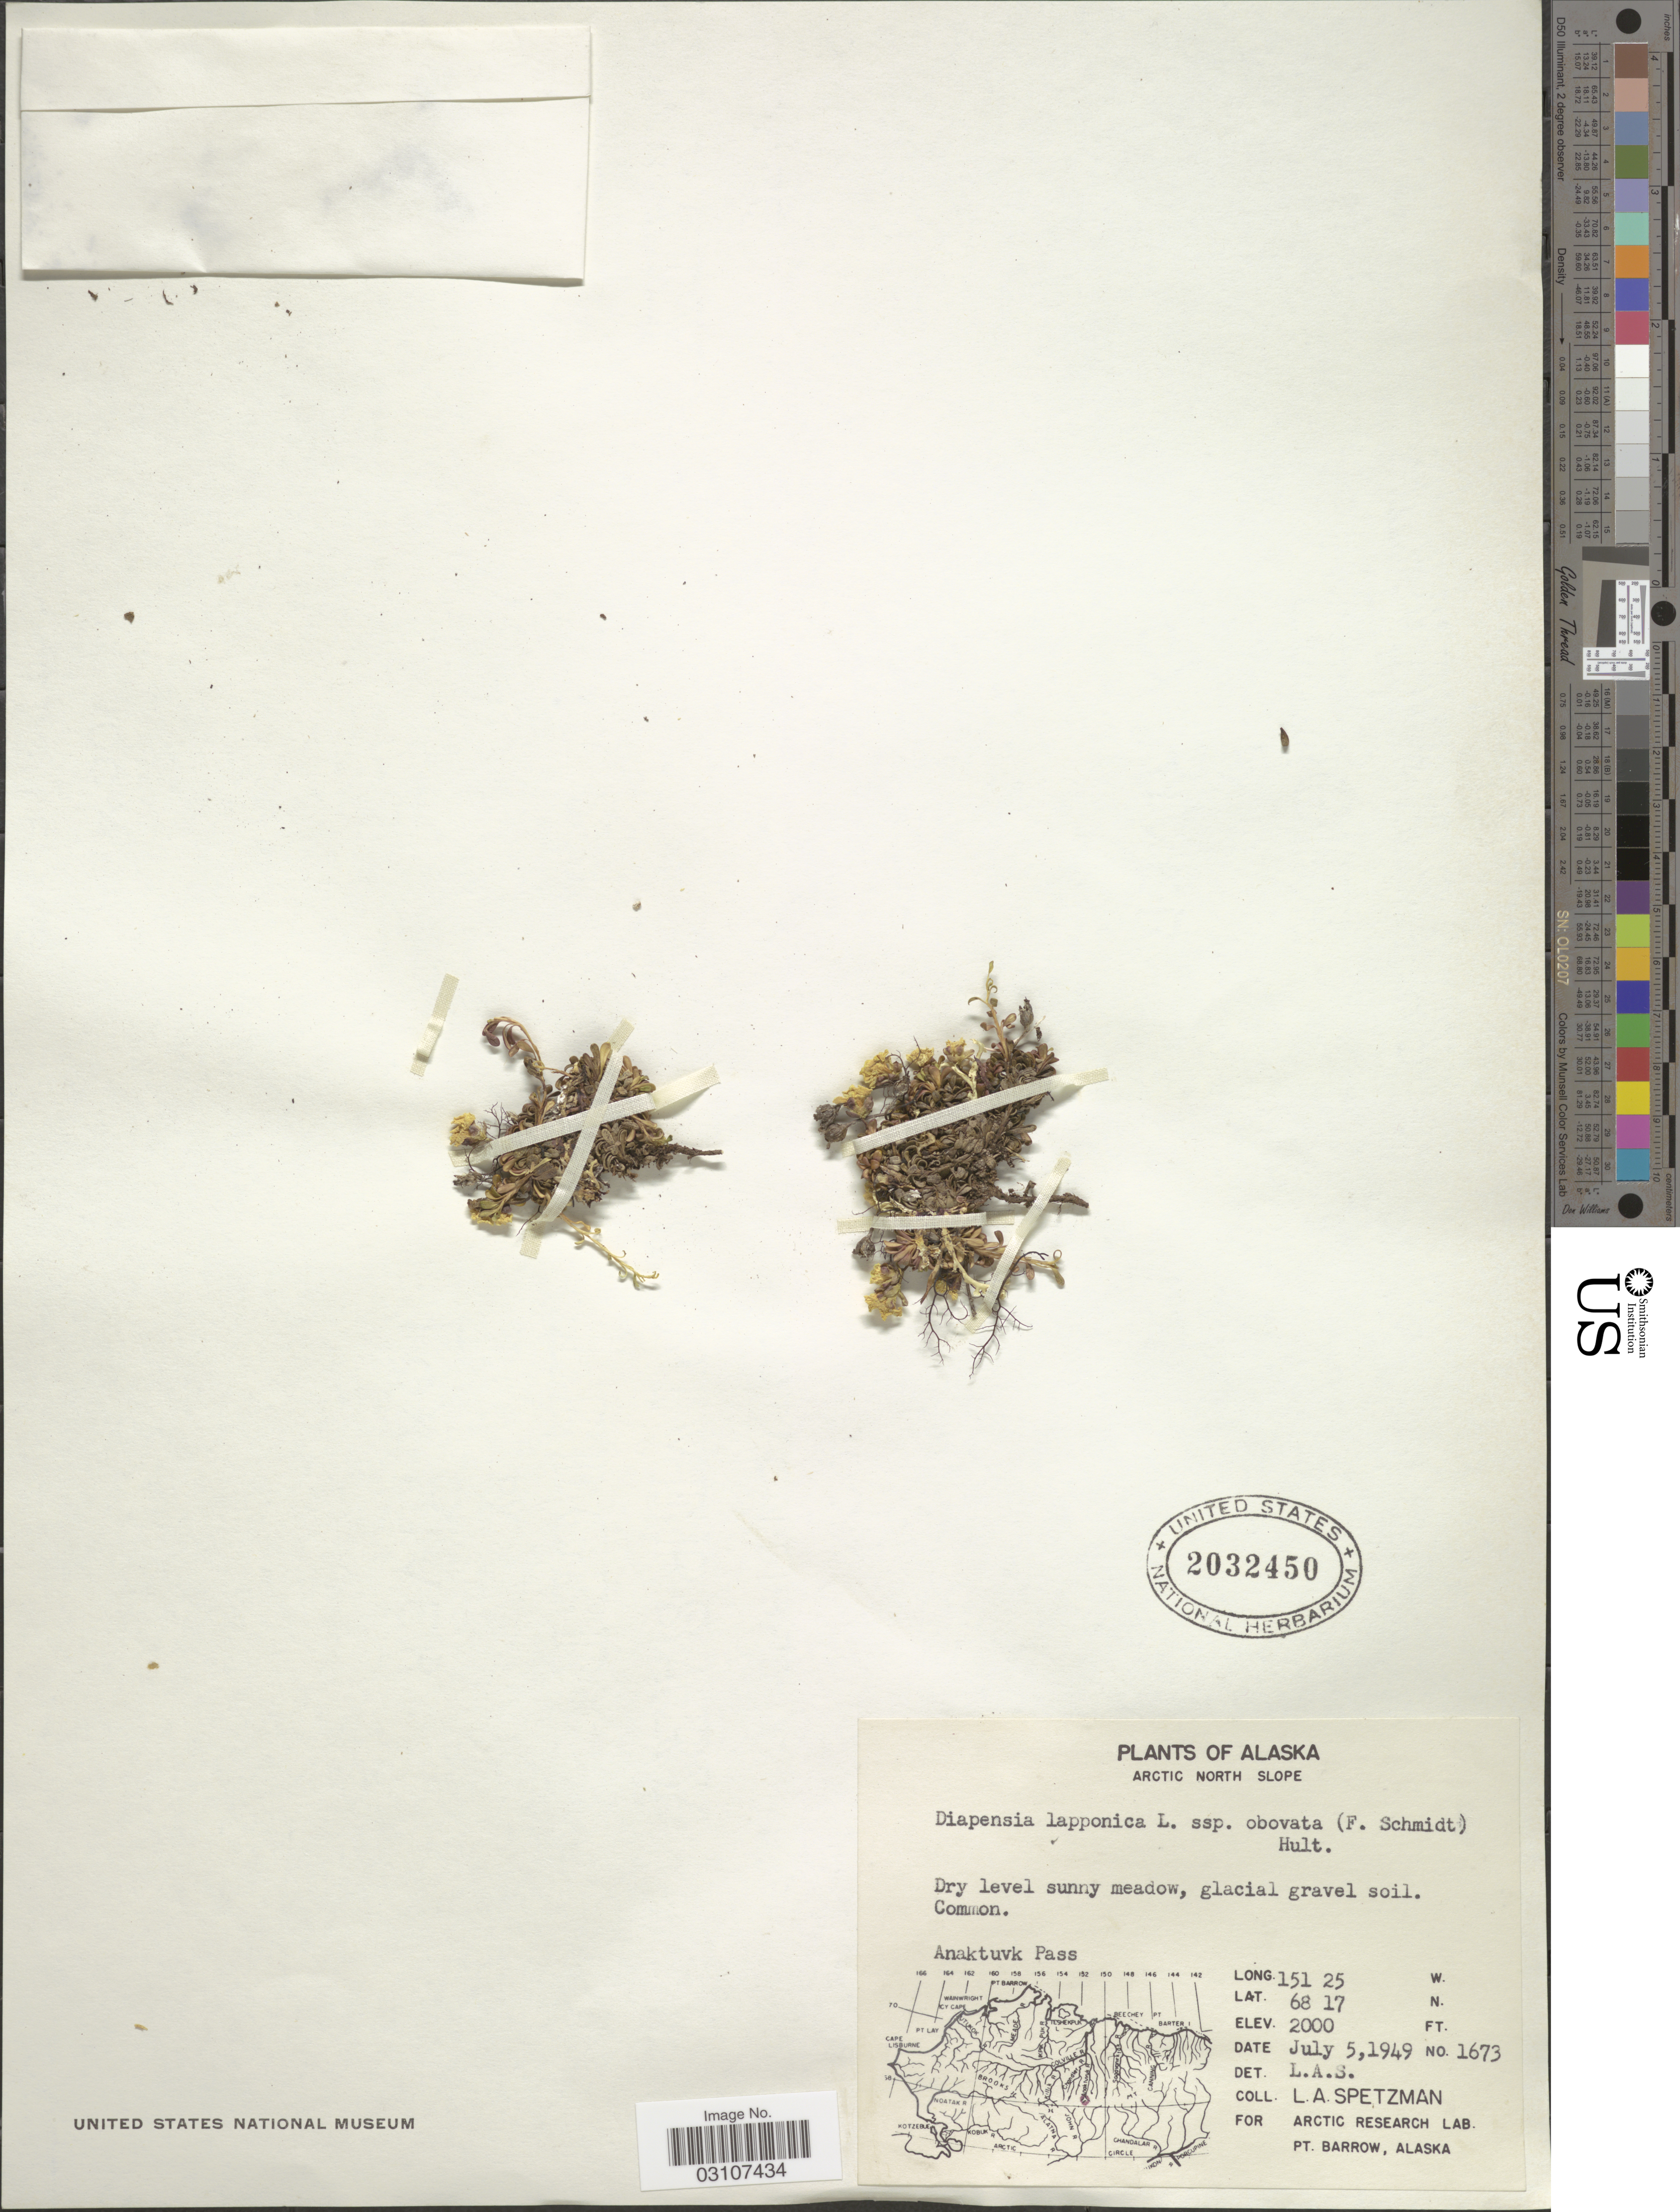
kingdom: Plantae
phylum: Tracheophyta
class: Magnoliopsida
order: Ericales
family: Diapensiaceae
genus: Diapensia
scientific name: Diapensia lapponica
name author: L.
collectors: L. Spetzman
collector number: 1673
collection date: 1949-07-05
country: United States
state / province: Alaska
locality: Arctic North Slope. Anaktuvk Pass.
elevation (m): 610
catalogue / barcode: US 2032450